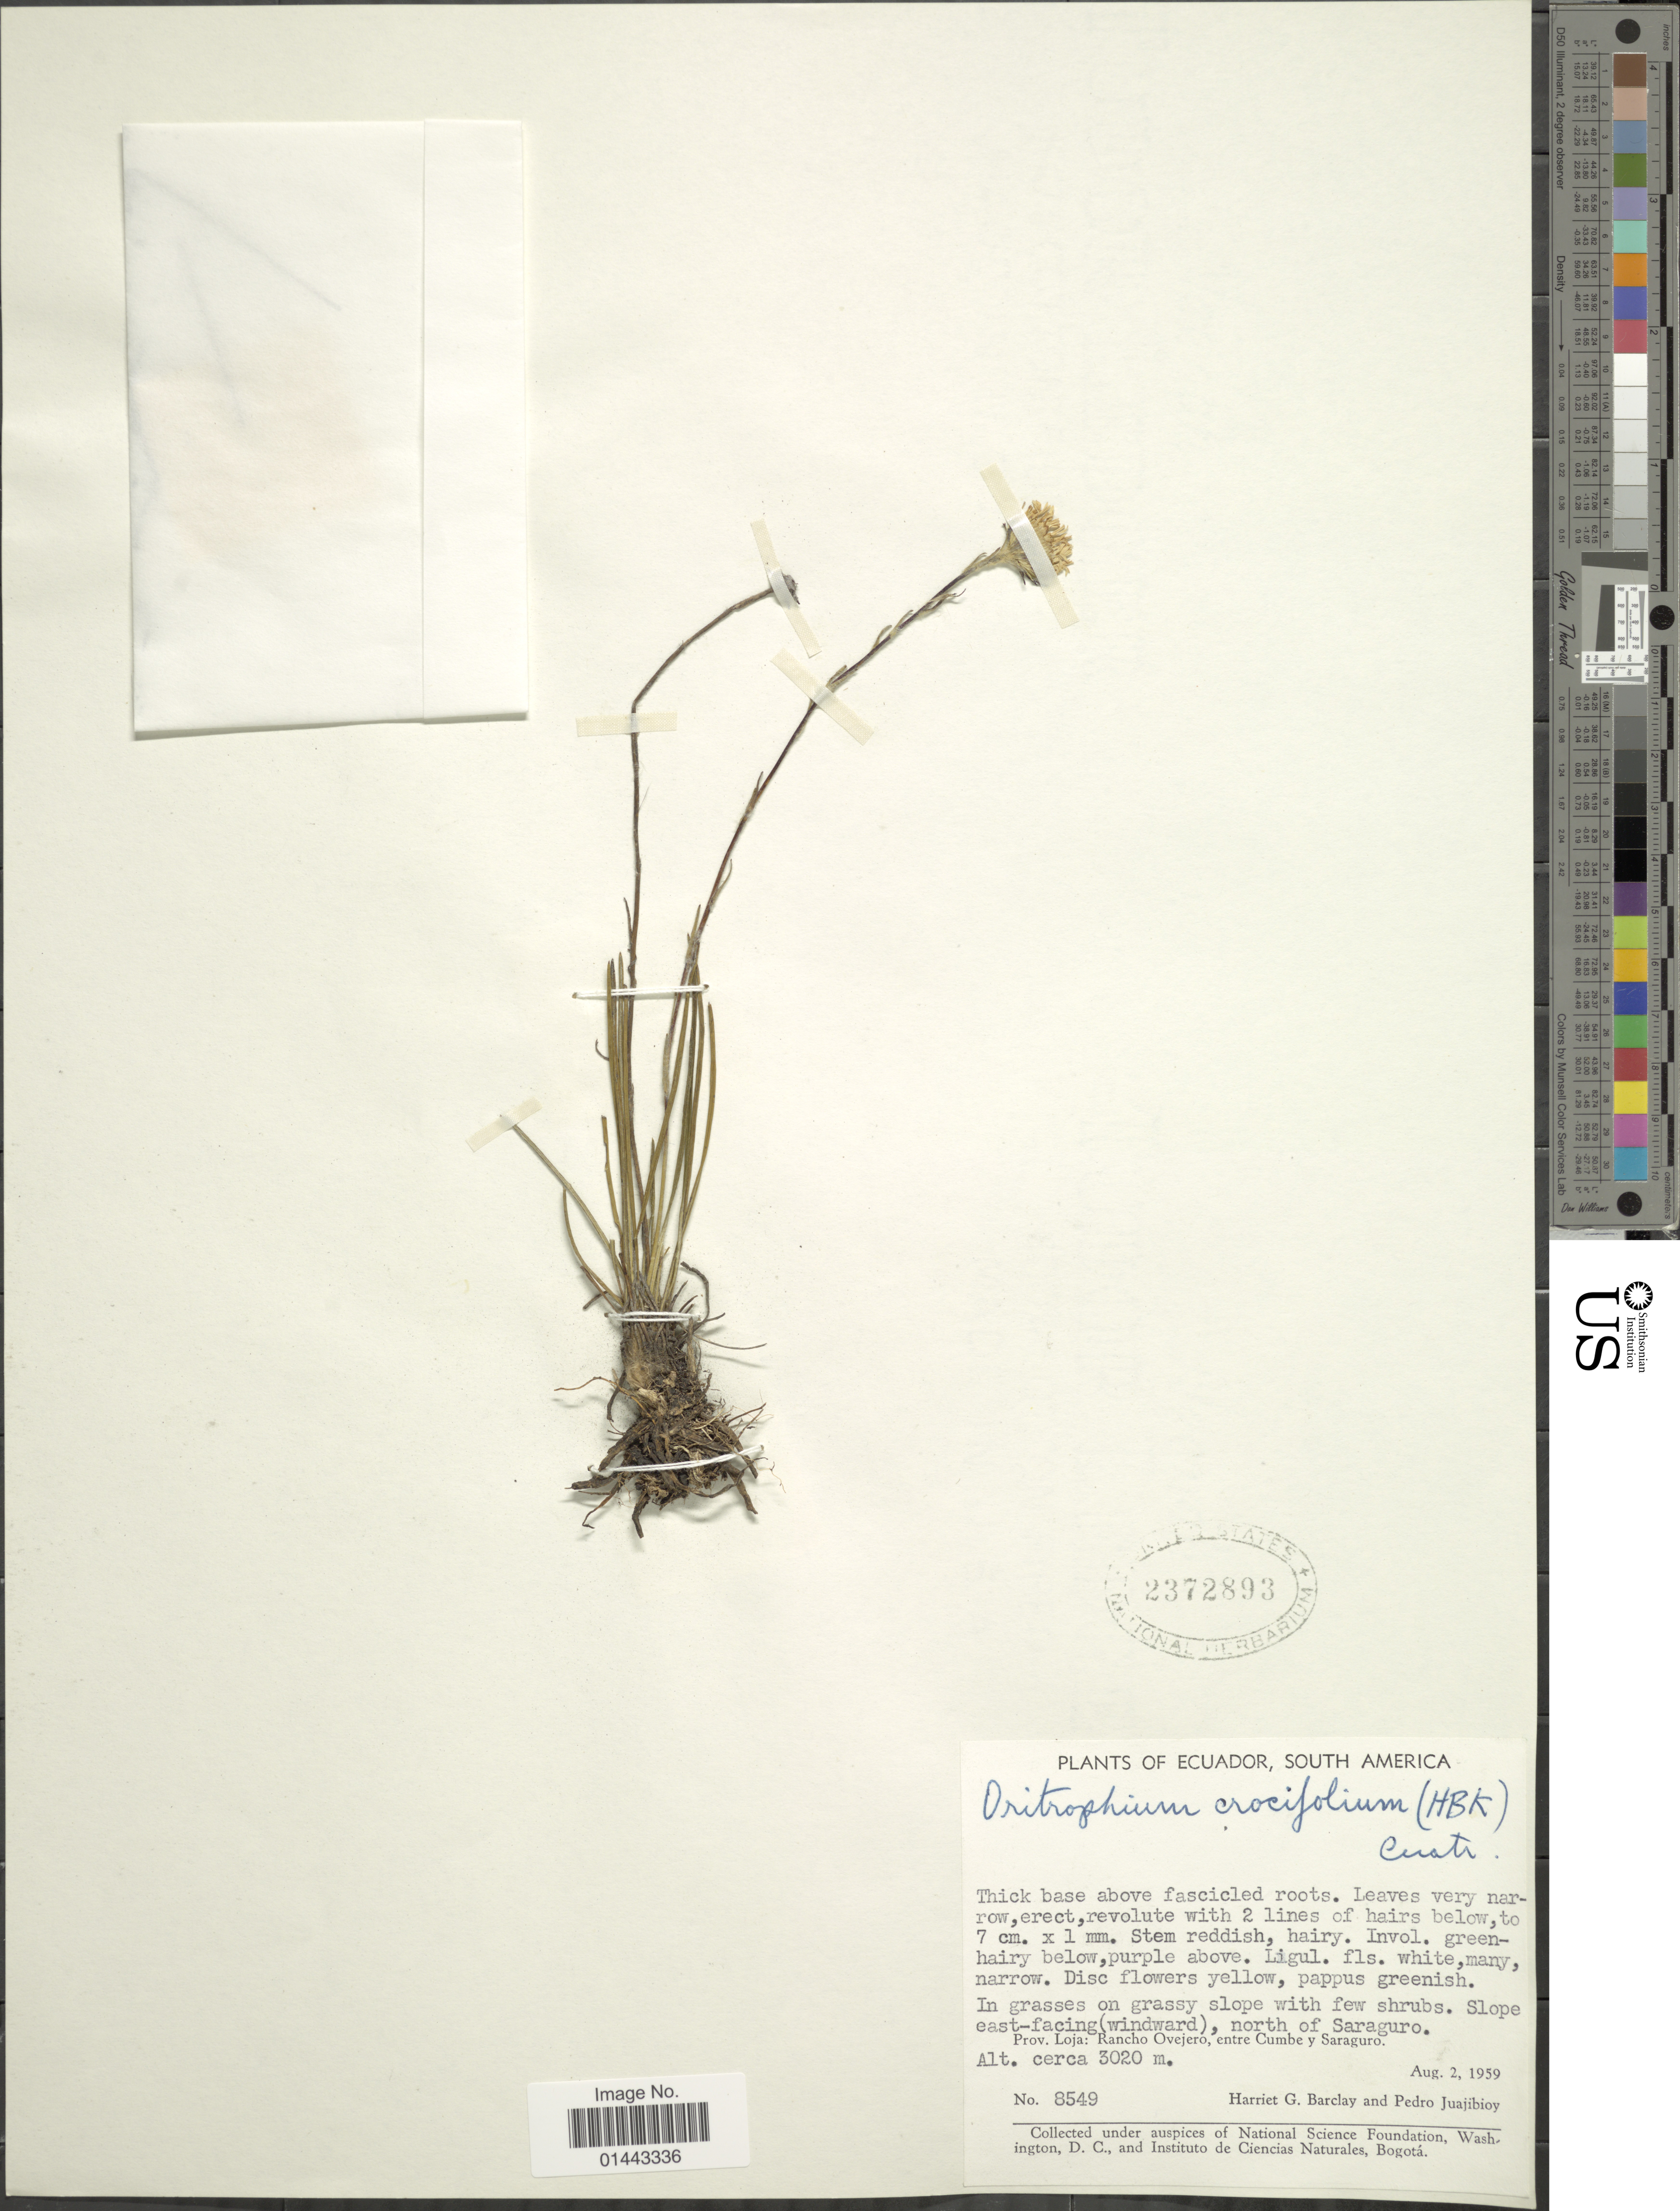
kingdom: Plantae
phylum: Tracheophyta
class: Magnoliopsida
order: Asterales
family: Asteraceae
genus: Oritrophium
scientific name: Oritrophium crocifolium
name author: (Kunth) Cuatrec.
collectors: H. G. Barclay & P. Juajibioy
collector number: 8549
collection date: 1959-08-02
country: Ecuador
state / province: Loja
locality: Slope east-facing (windward), north of Saraguro, Rancho Ovejero, entre Cumbre y Saraguro.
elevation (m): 3020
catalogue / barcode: US 2372893